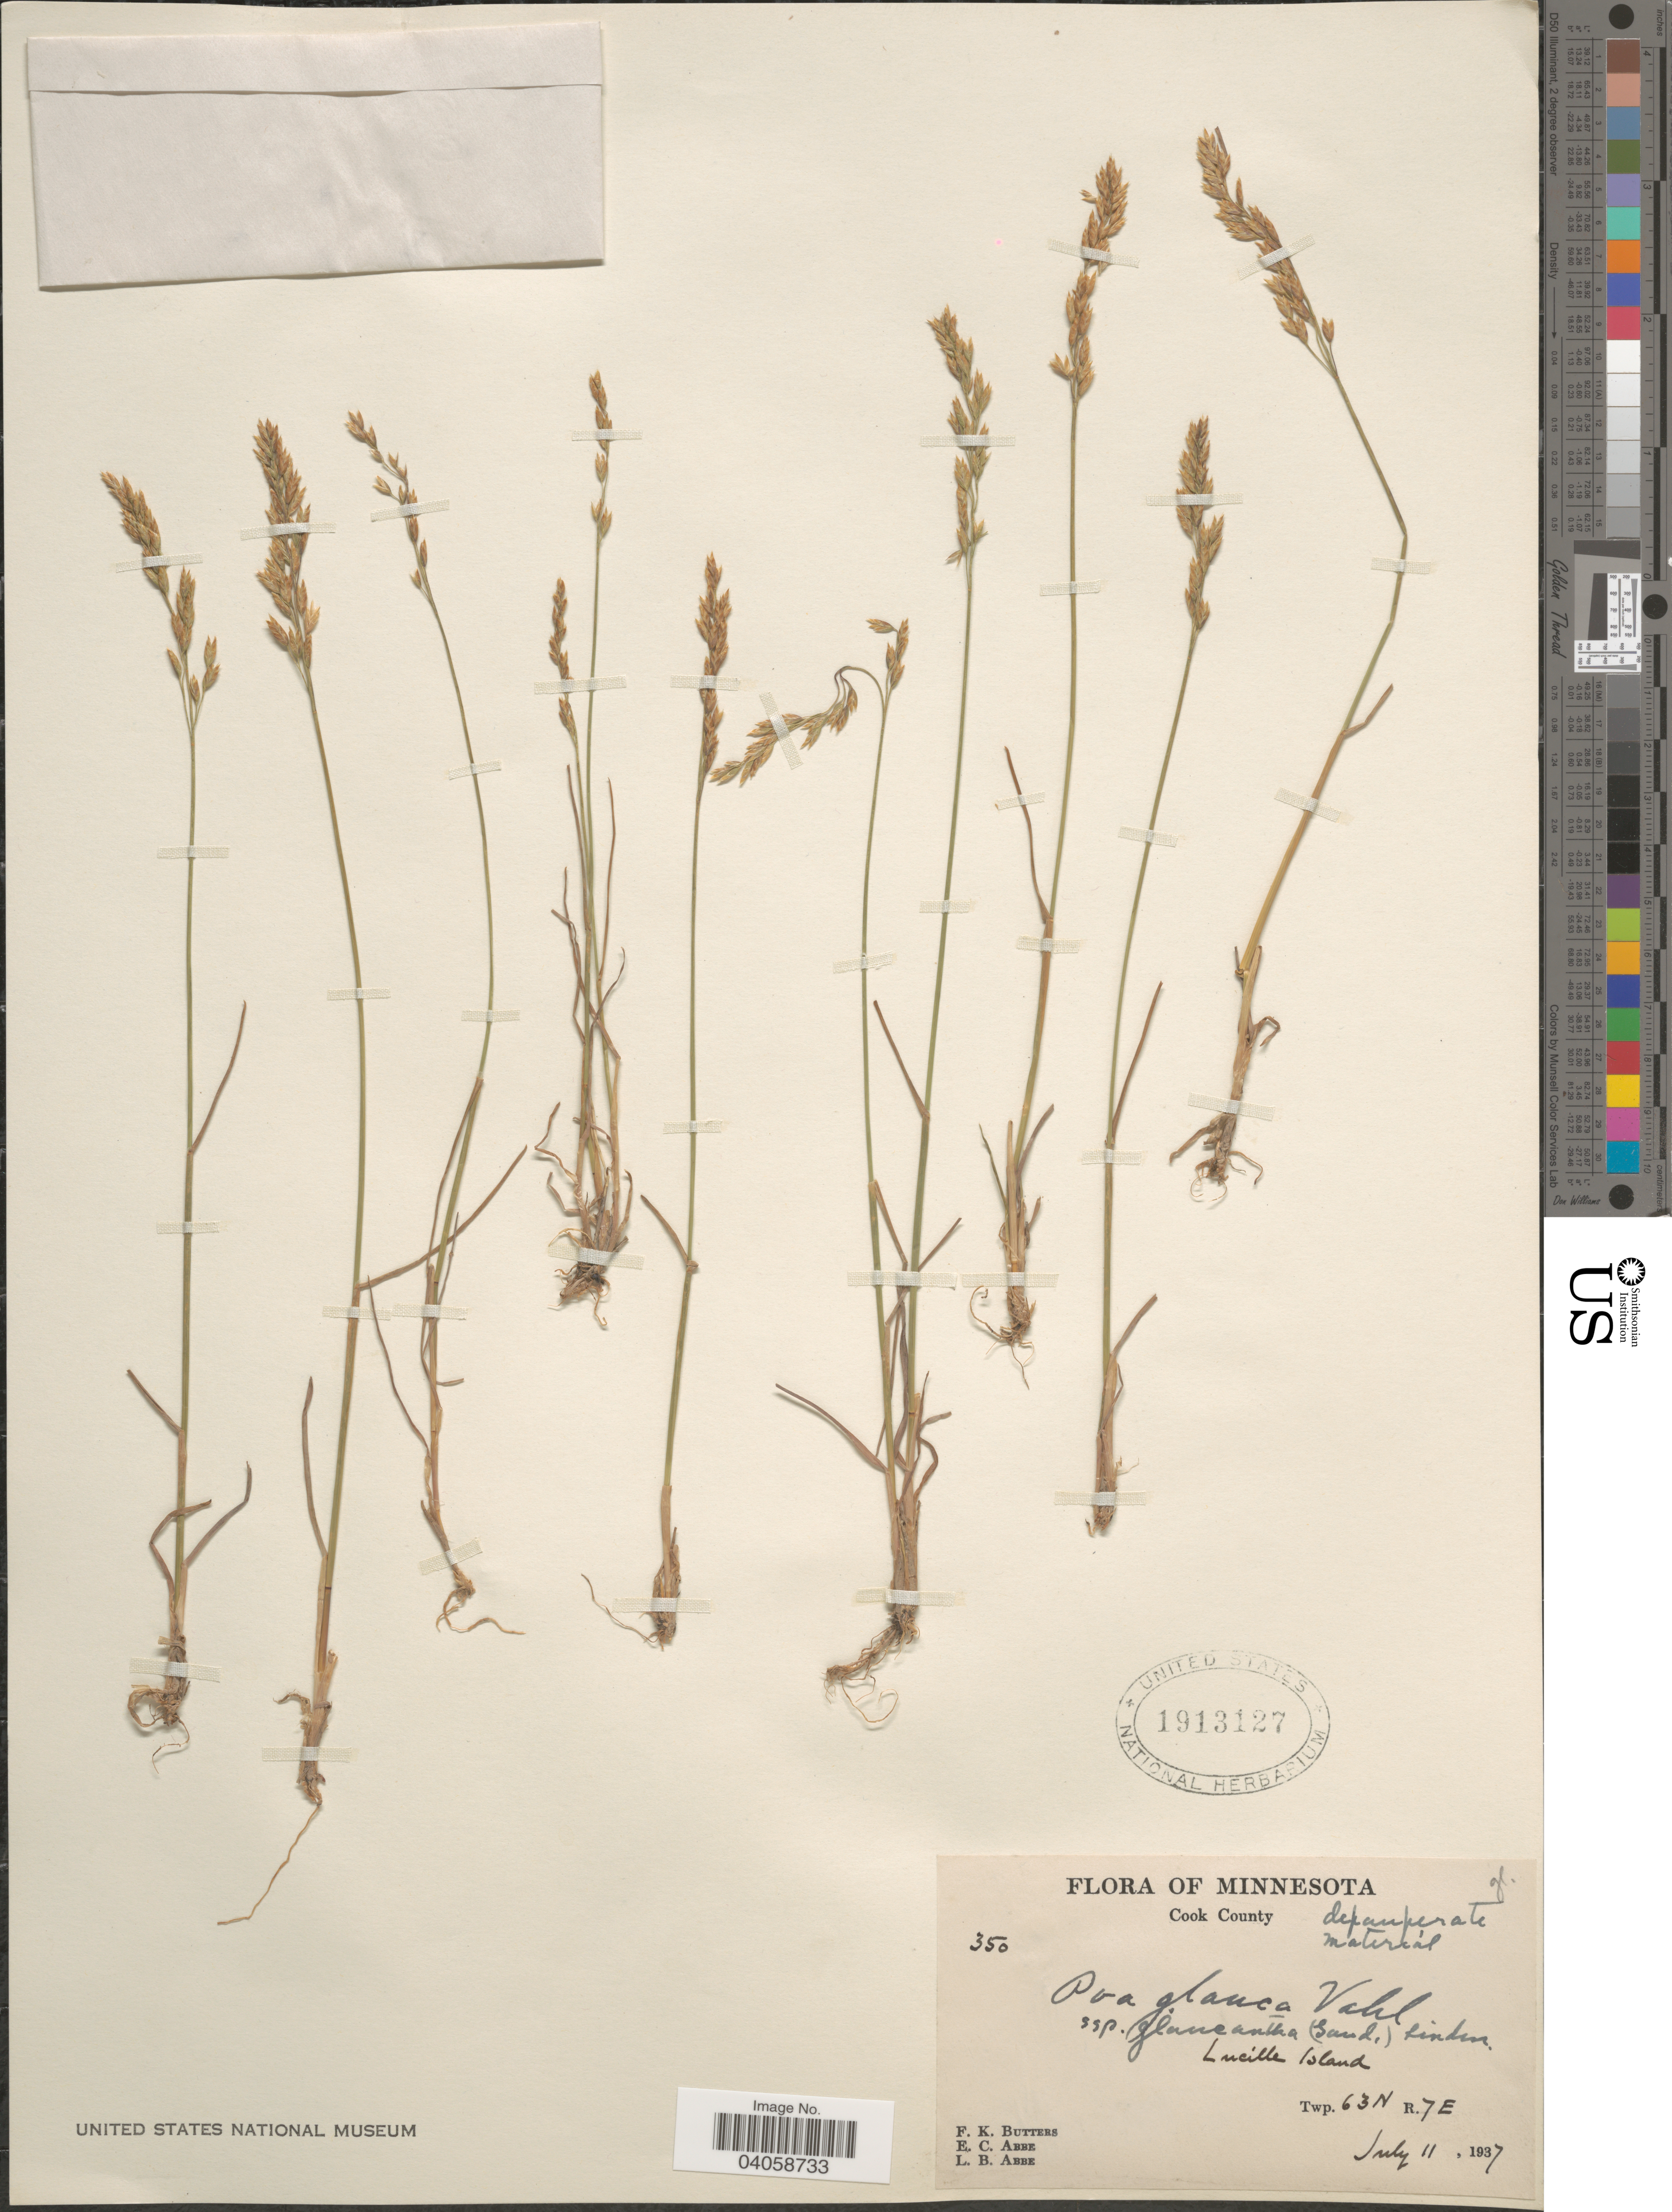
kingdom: Plantae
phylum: Tracheophyta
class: Liliopsida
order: Poales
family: Poaceae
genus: Poa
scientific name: Poa glauca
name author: Vahl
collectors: F. K. Butters, E. C. Abbe & L. B. Abbe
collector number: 350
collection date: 1937-07-11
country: United States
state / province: Minnesota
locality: Cook County. Lucille Island. Twp. 63N R.7E.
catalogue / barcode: US 1913127